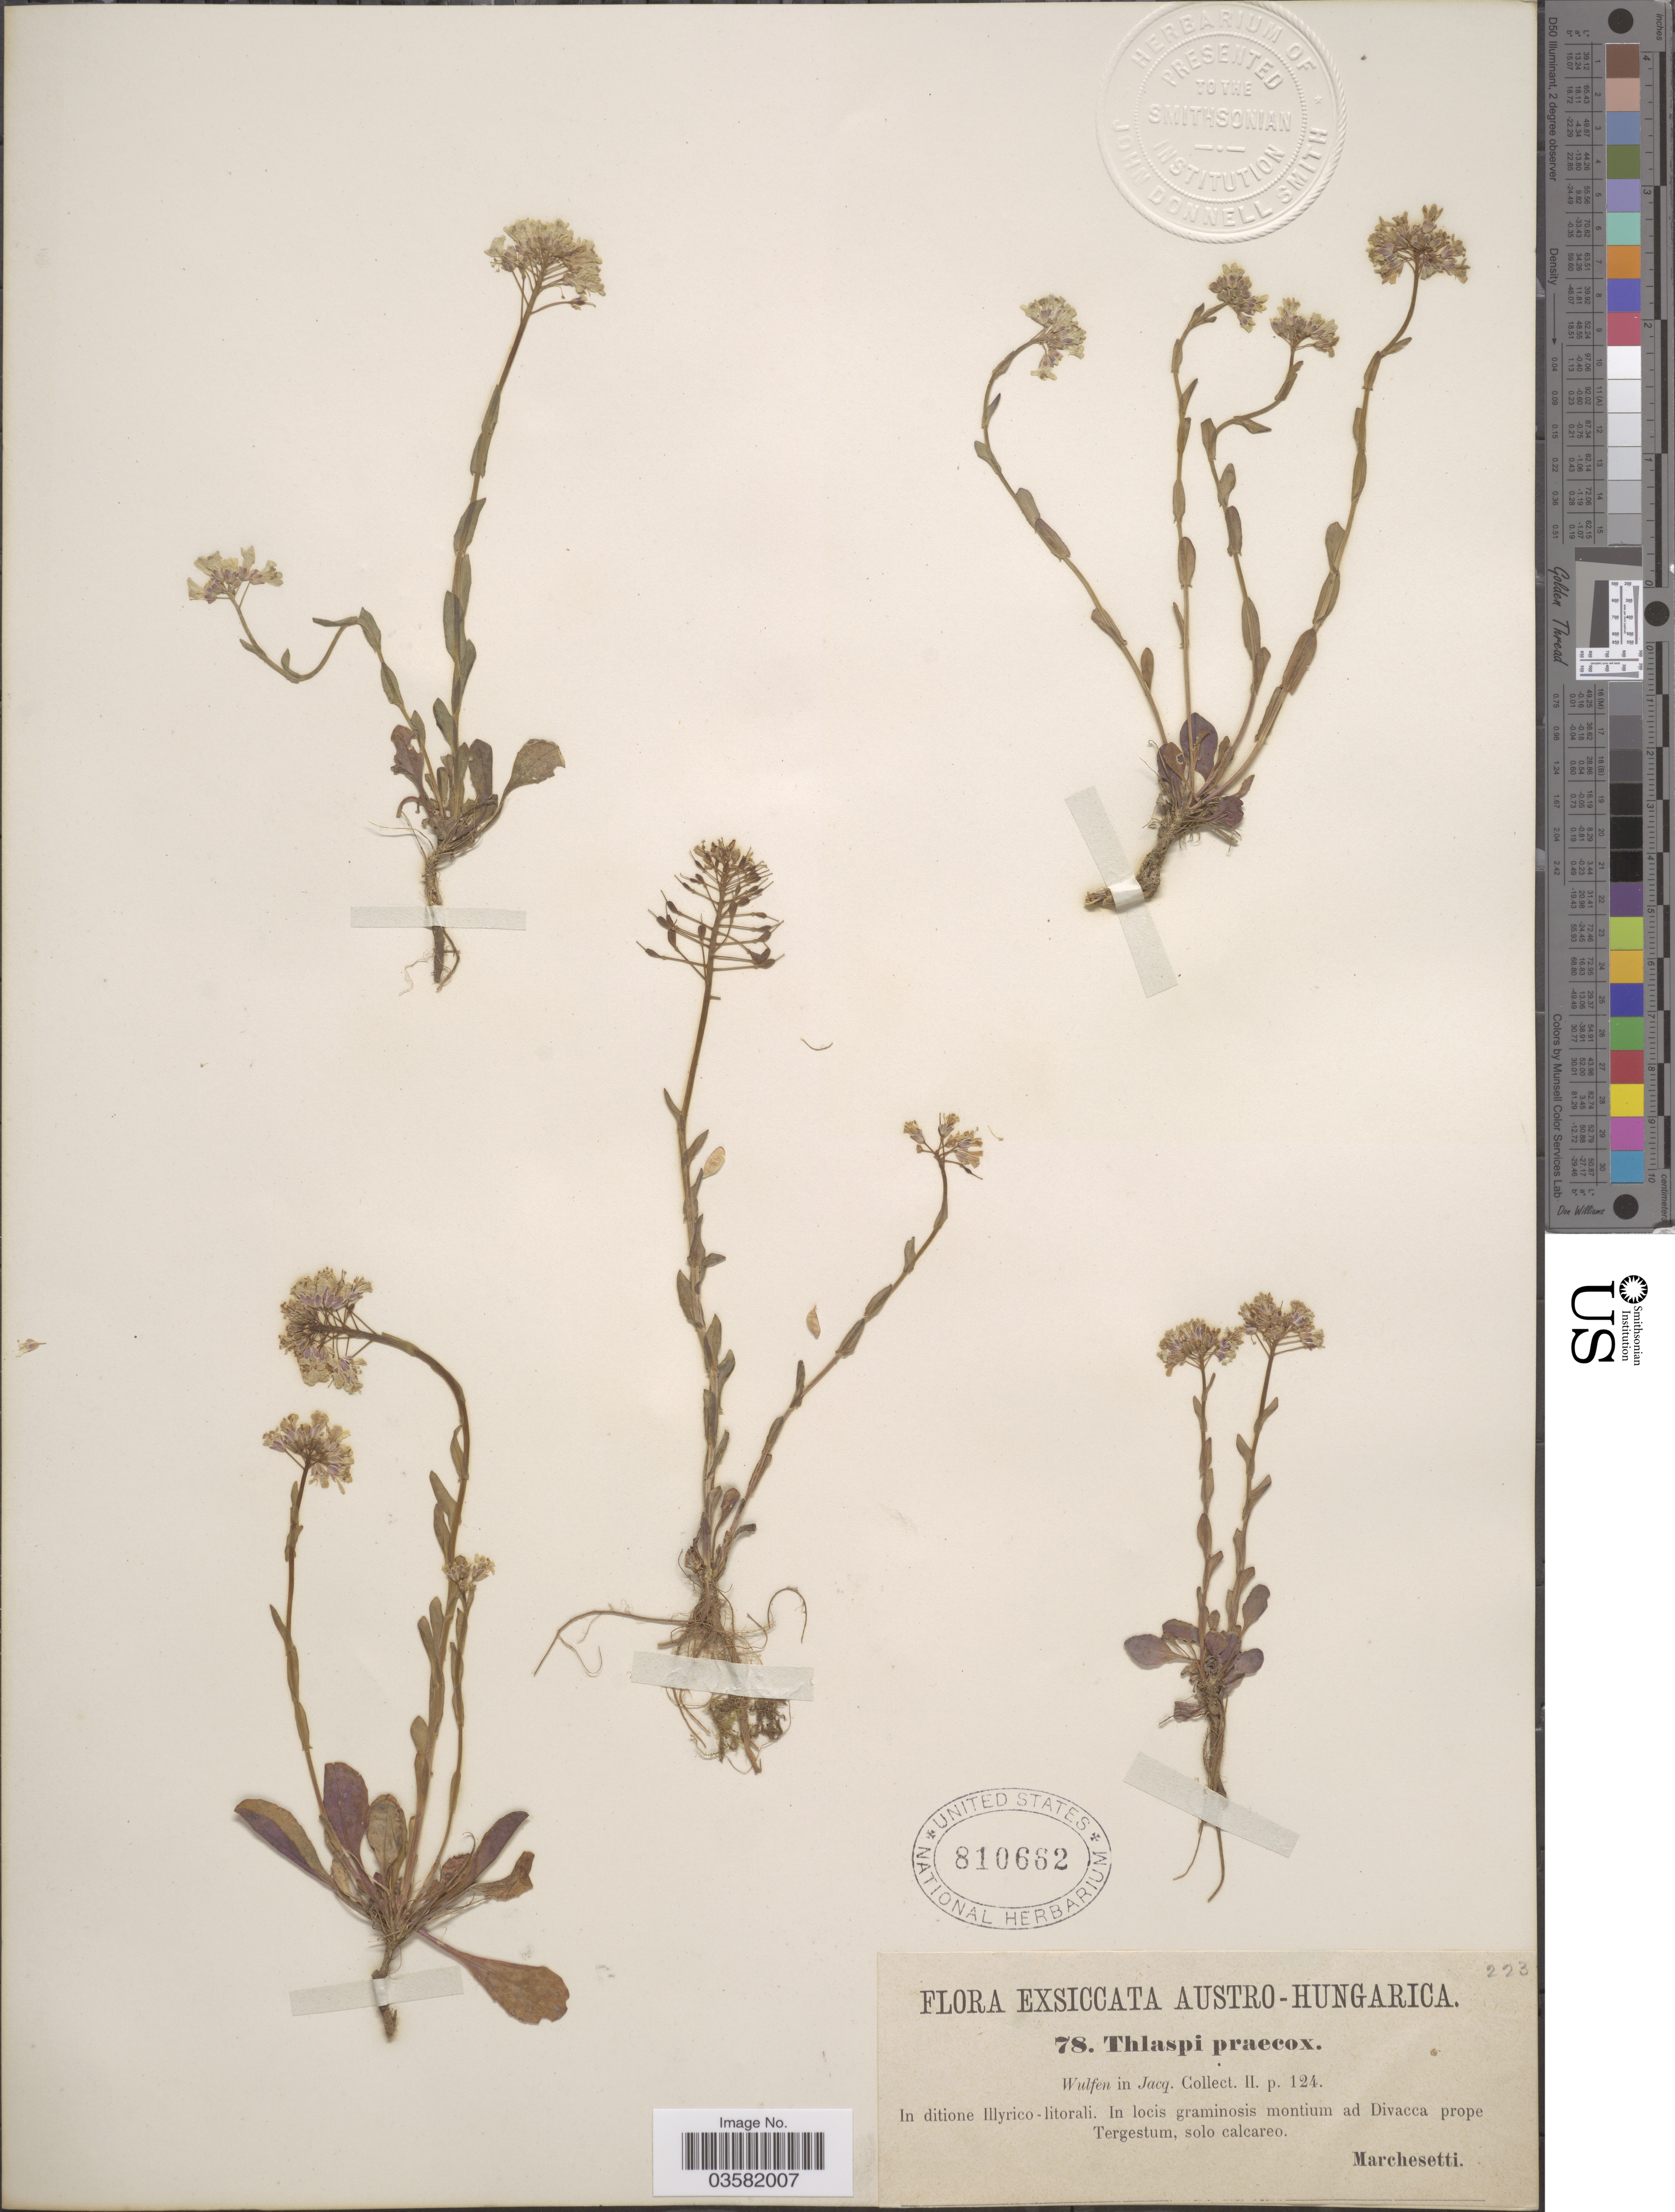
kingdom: Plantae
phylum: Tracheophyta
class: Magnoliopsida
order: Brassicales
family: Brassicaceae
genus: Thlaspi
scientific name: Thlaspi praecox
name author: Wulfen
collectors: -. Marchesetti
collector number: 78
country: Slovenia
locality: Austro-Hungarica. In ditione Illyrico-litorali. In locis graminosis montium ad Divacca prope Tergestum.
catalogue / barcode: US 810662